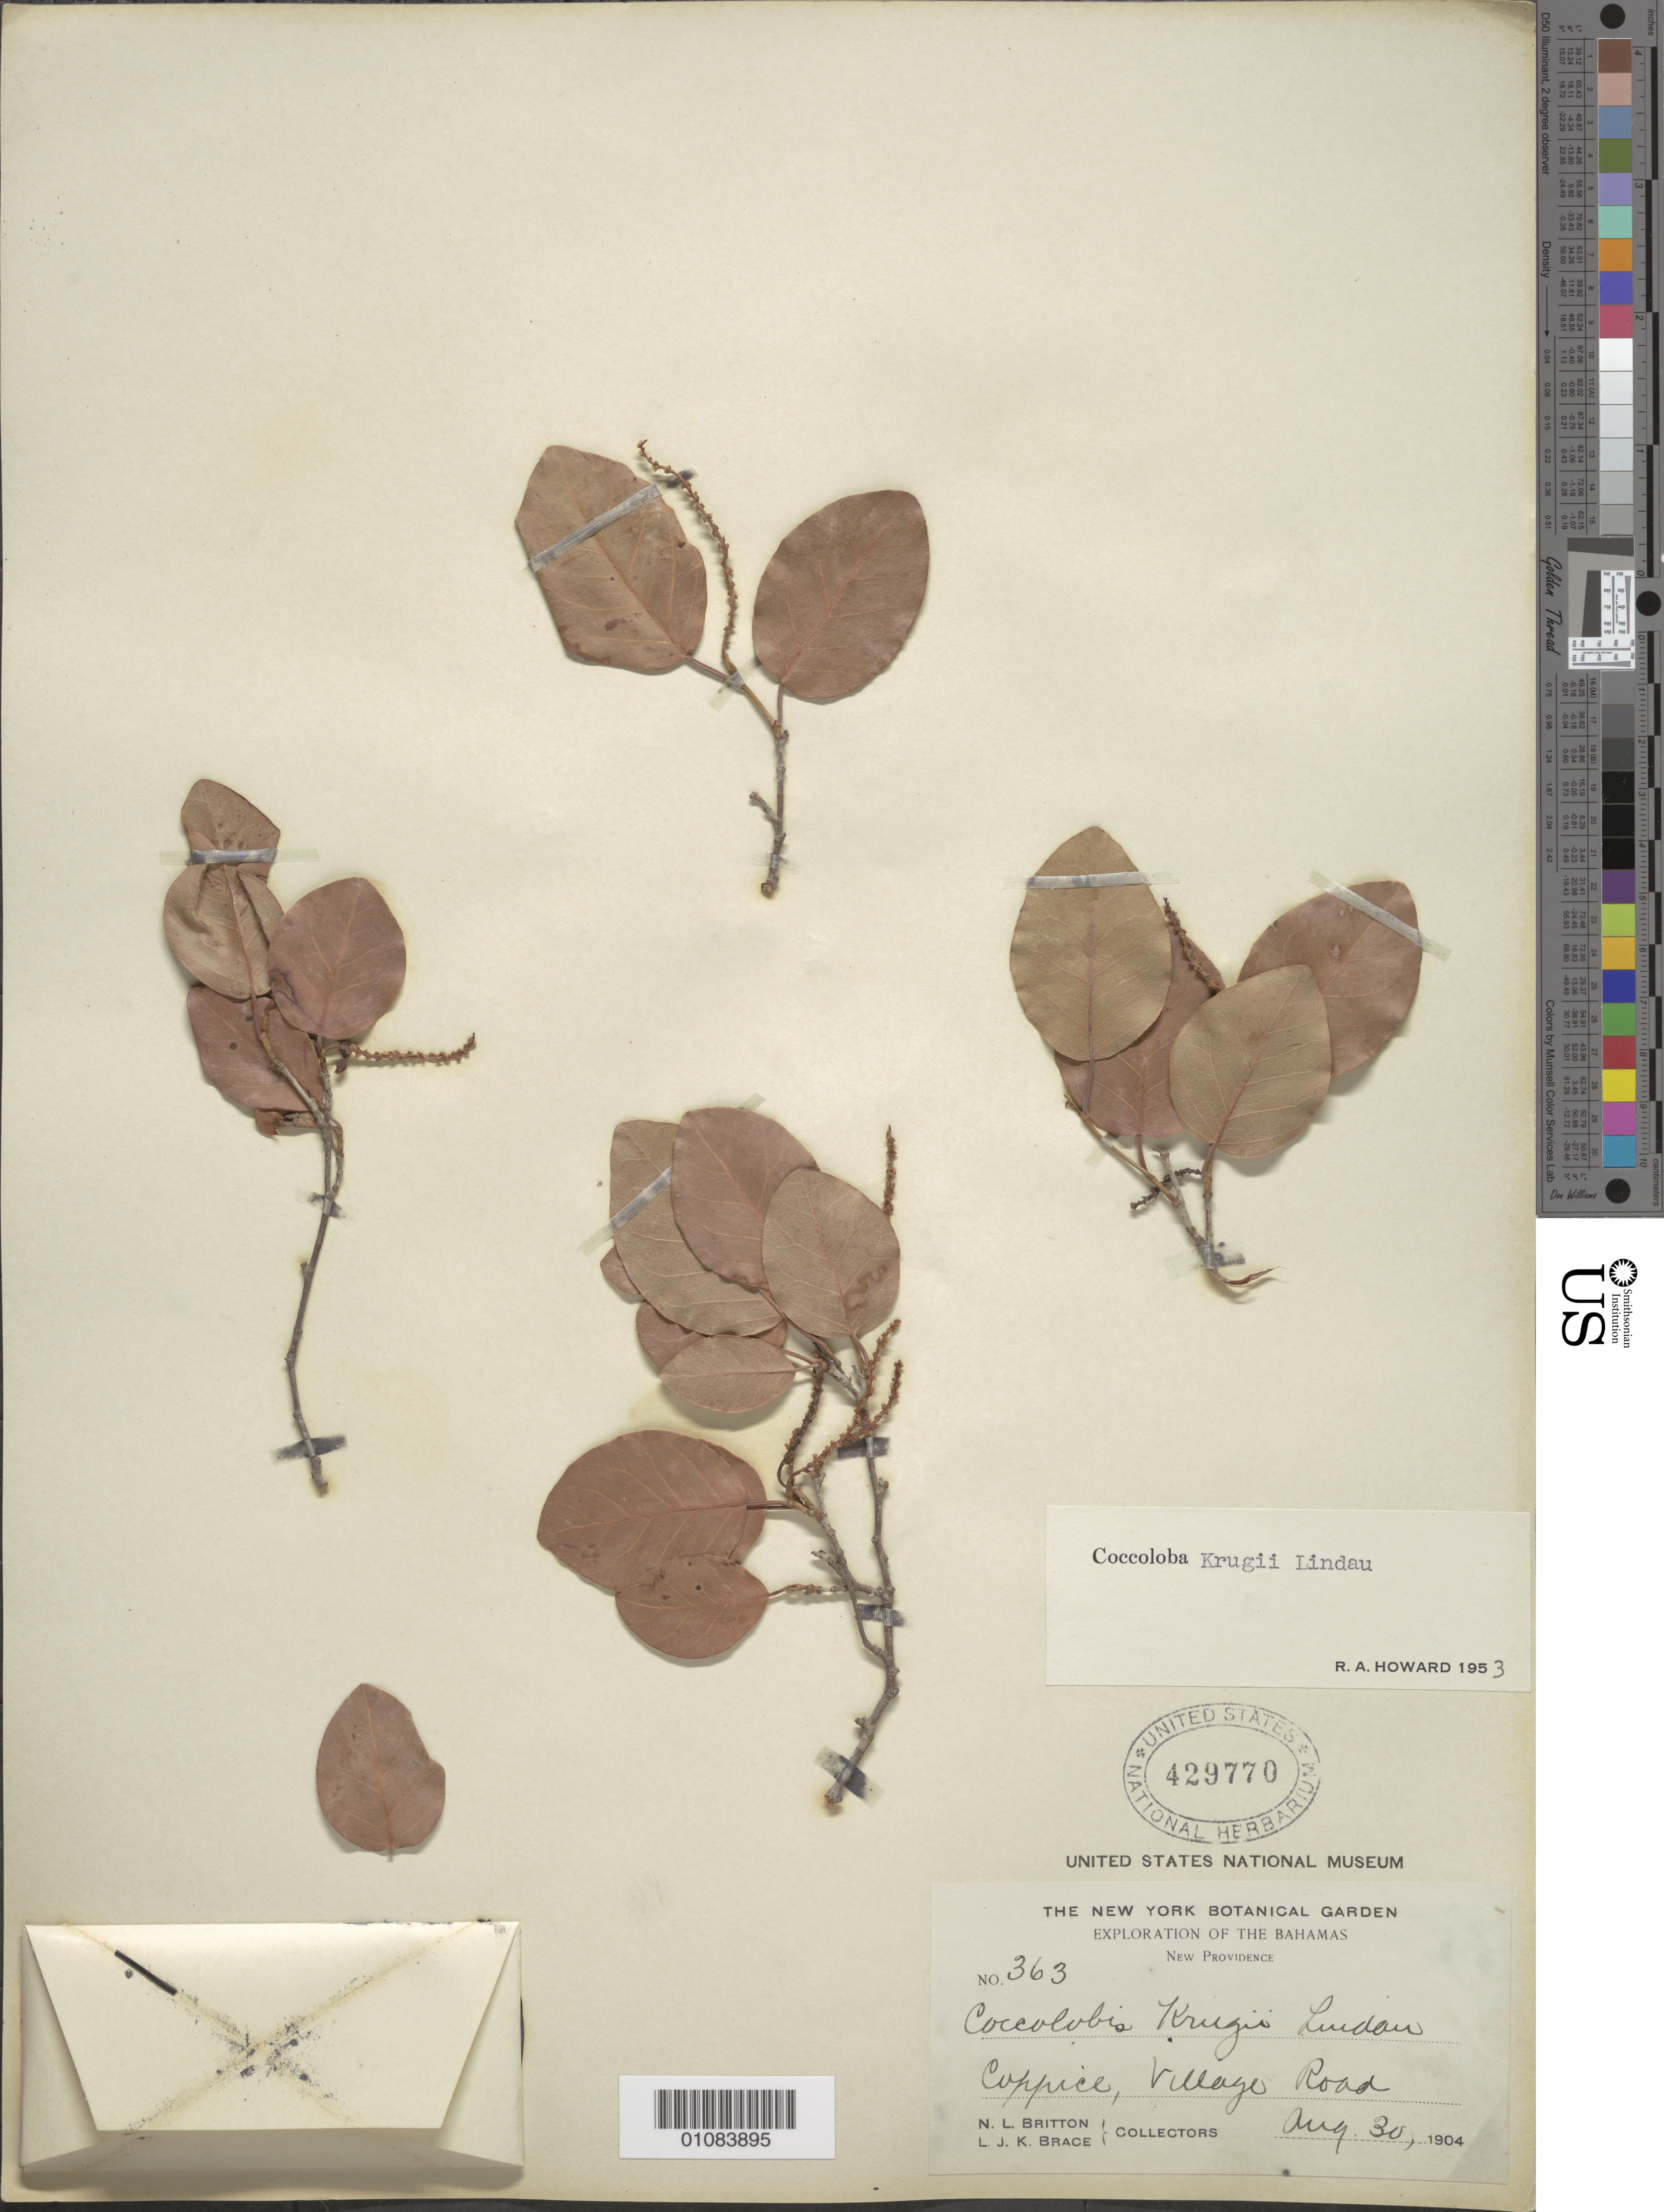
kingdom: Plantae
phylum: Tracheophyta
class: Magnoliopsida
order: Caryophyllales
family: Polygonaceae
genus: Coccoloba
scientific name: Coccoloba krugii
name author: Lindau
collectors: N. Britton & L. J. K. Brace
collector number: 363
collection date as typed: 30 Aug 1904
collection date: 1904-08-30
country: Bahamas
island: New Providence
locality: Village Road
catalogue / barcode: US 429770